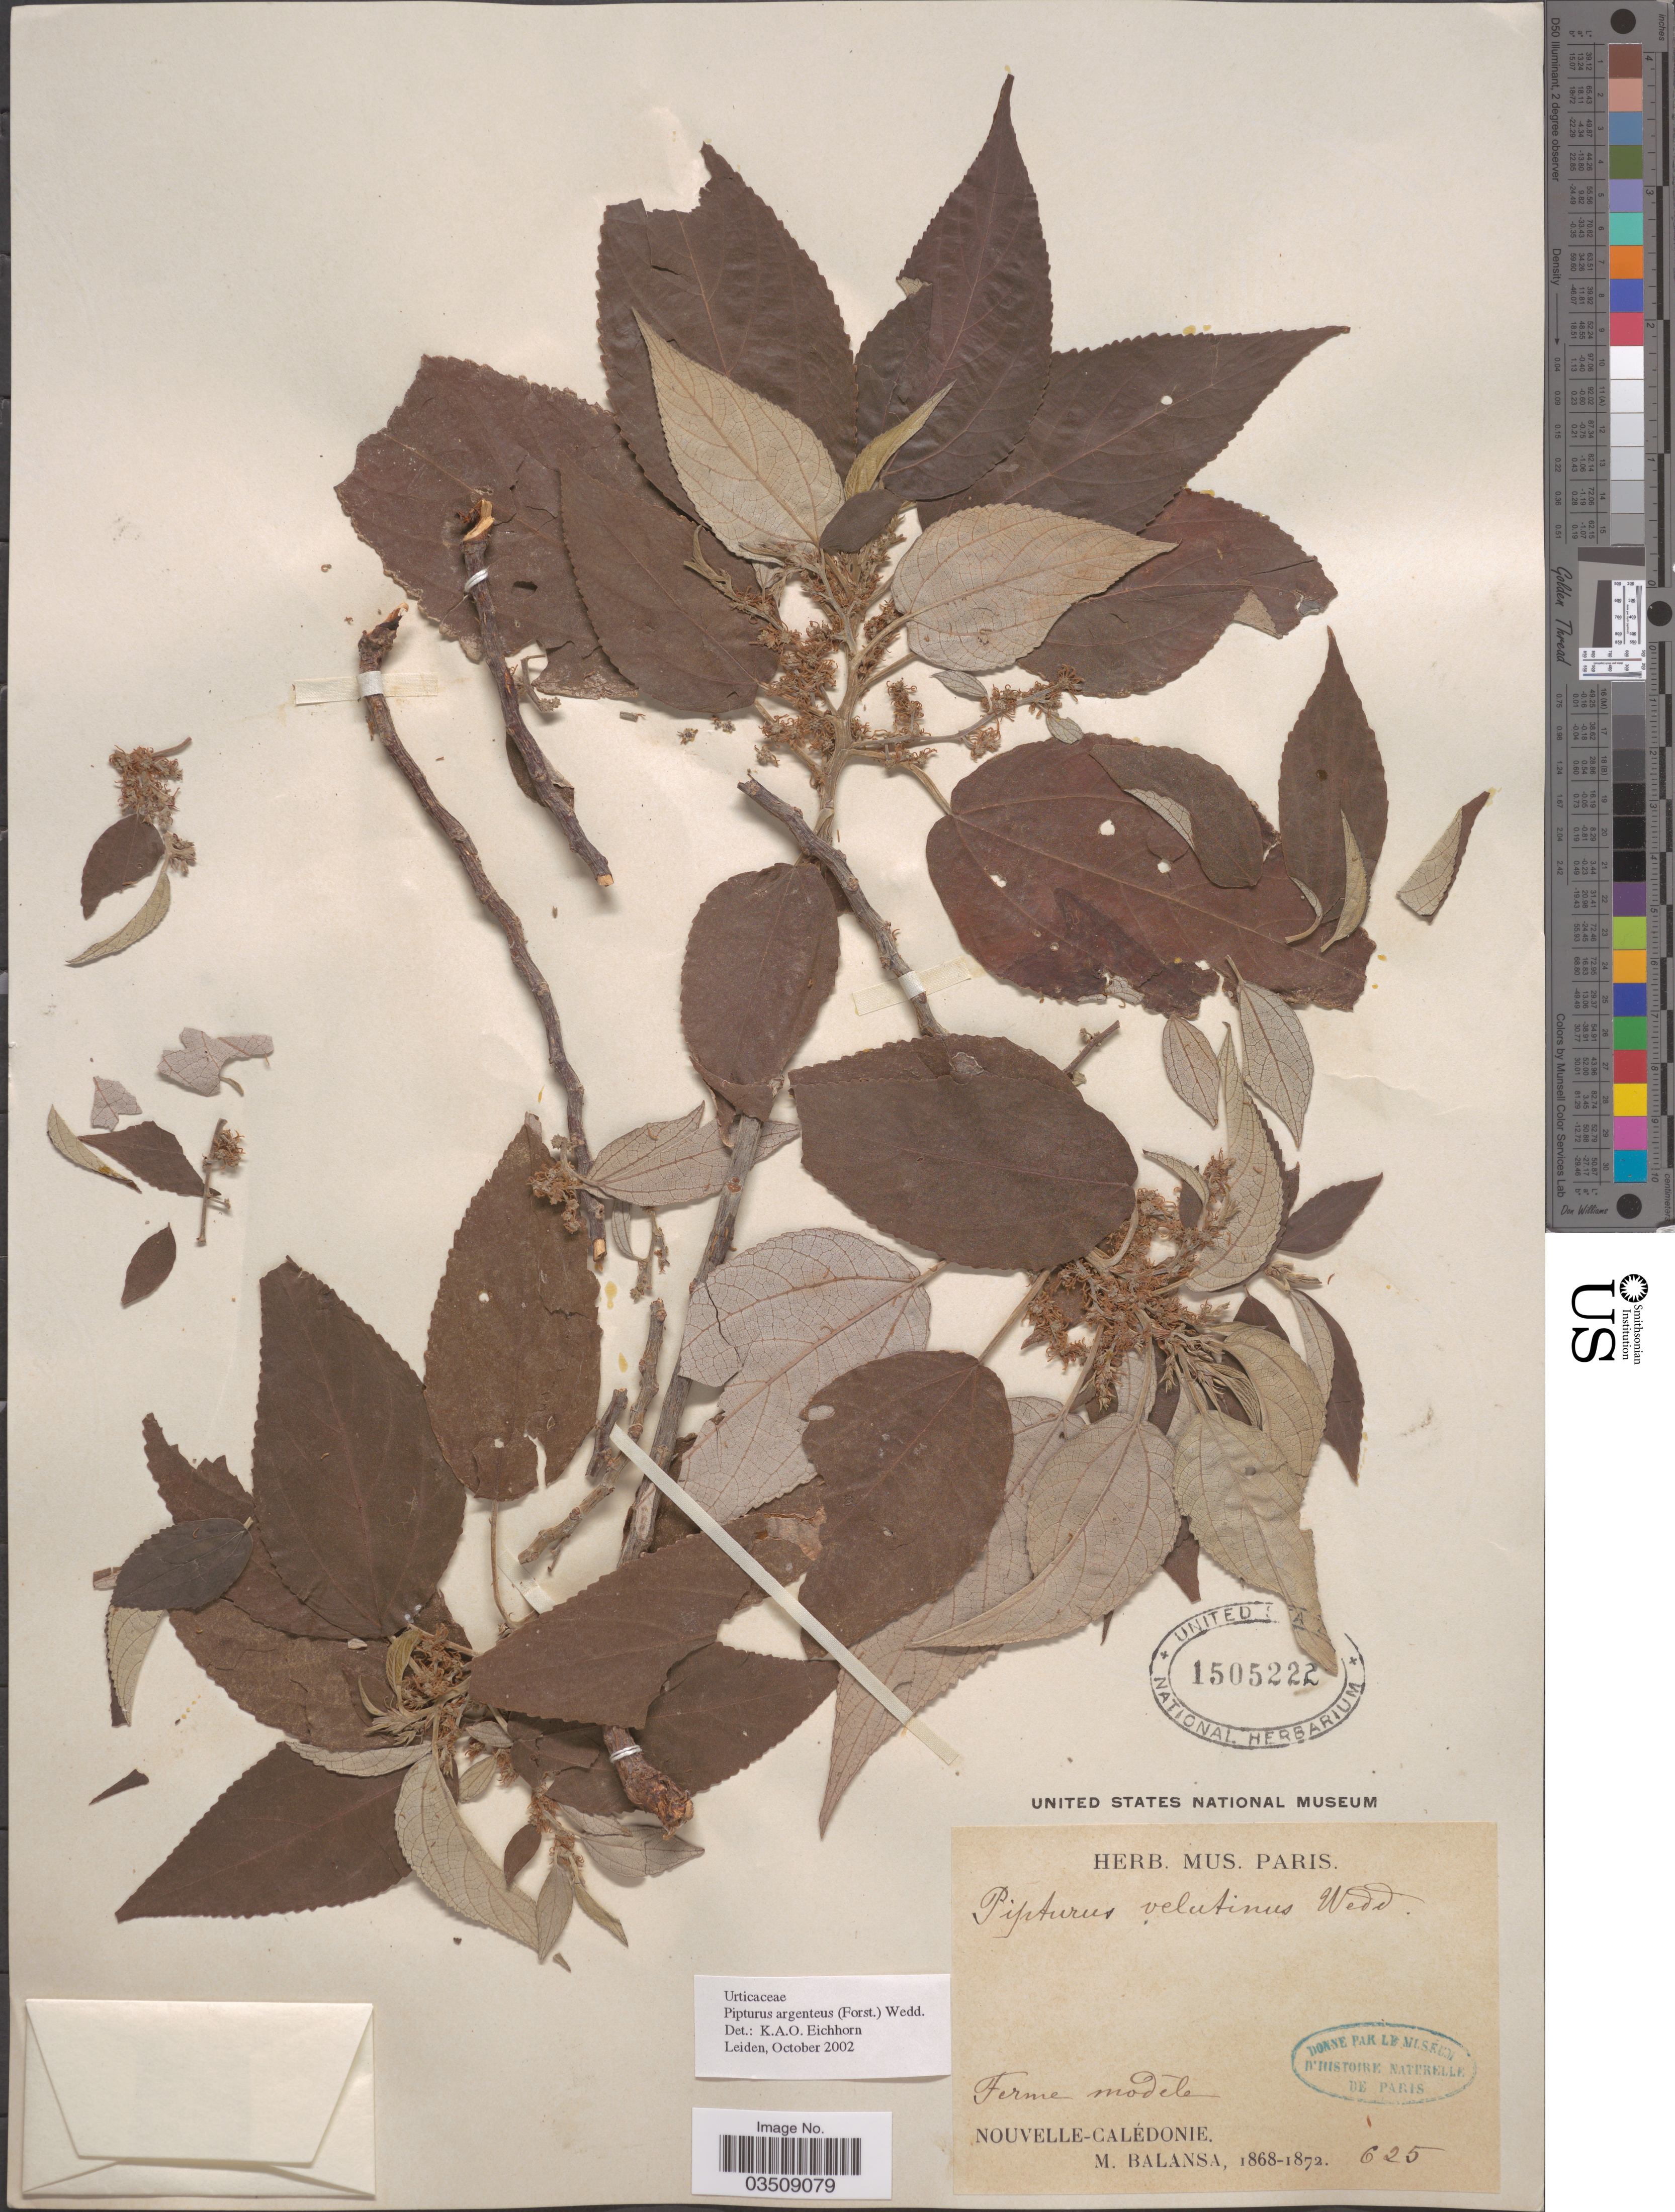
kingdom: Plantae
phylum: Tracheophyta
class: Magnoliopsida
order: Rosales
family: Urticaceae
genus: Pipturus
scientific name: Pipturus argenteus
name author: (G. Forst.) Wedd.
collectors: B. Balansa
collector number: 625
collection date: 1868/1872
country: New Caledonia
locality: Ferme modèle. Nouvelle-Calédonie.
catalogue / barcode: US 1505222